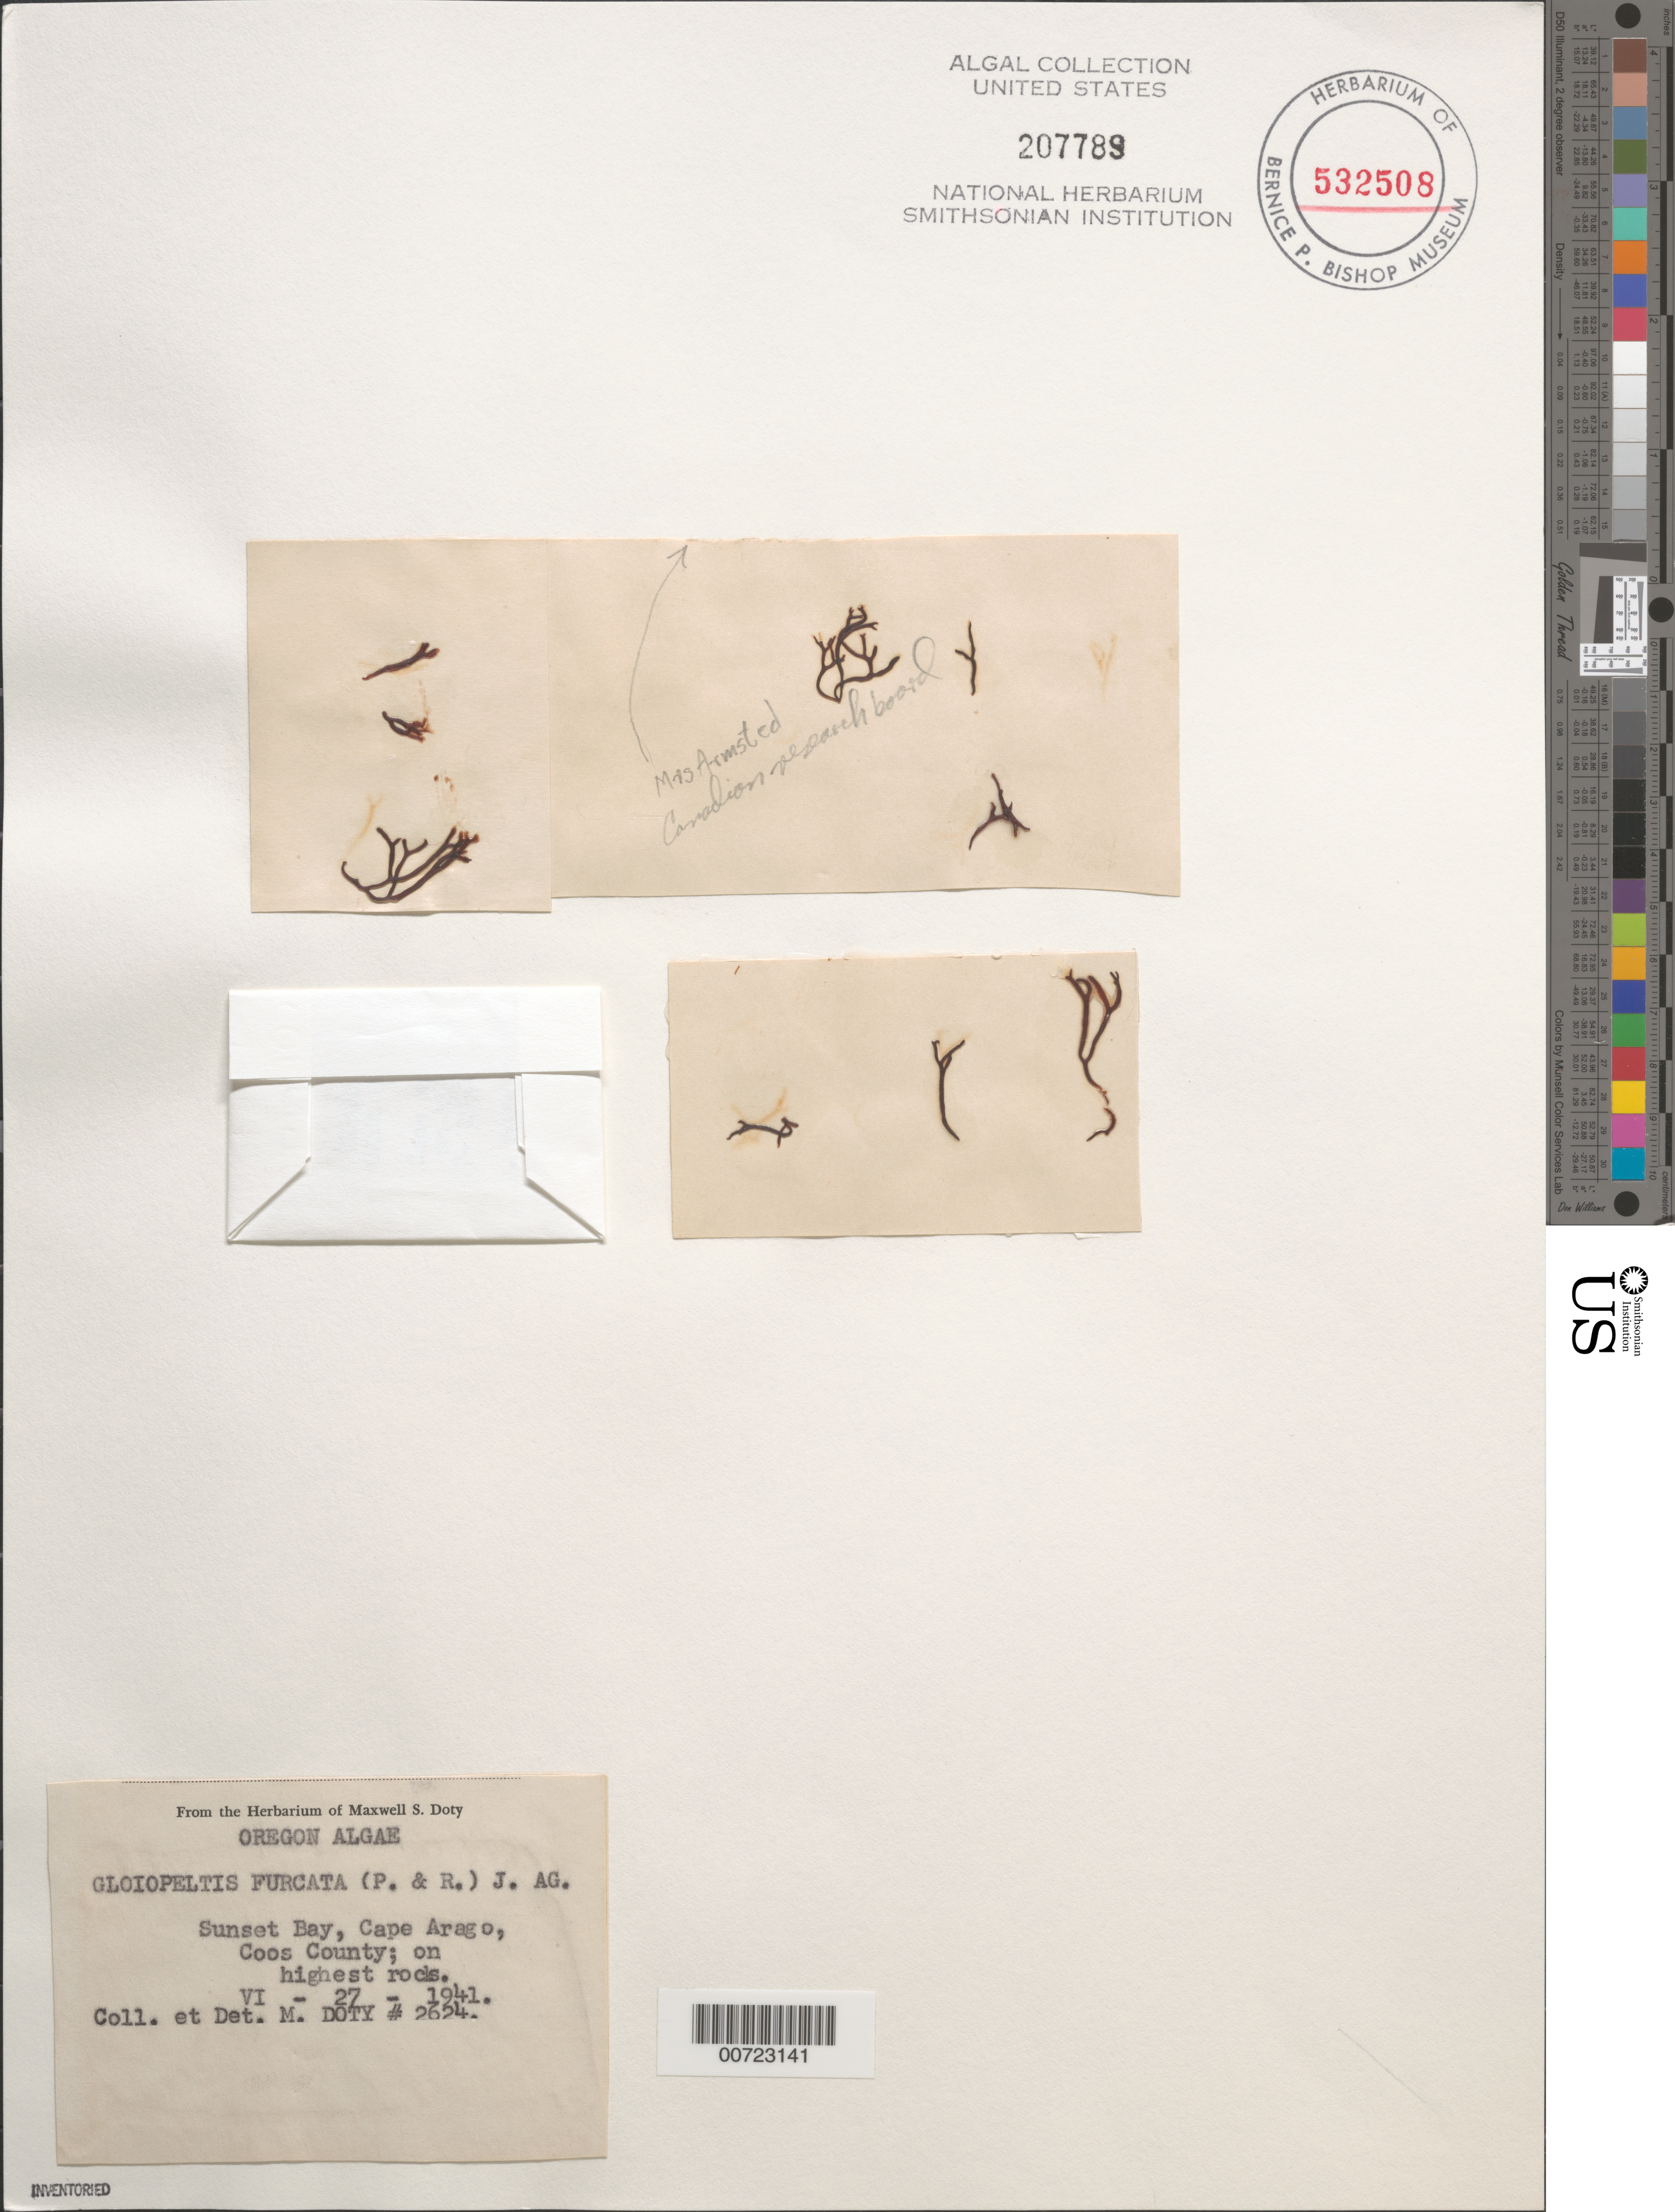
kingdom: Plantae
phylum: Rhodophyta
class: Florideophyceae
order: Gigartinales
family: Endocladiaceae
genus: Gloiopeltis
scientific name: Gloiopeltis furcata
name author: (Postels & Rupr.) J. Agardh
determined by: Doty, M. S.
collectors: M. S. Doty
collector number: MSD 2624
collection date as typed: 27 Jun 1941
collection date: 1941-06-27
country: United States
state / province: Oregon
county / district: Coos County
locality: Sunset Bay, Cape Arago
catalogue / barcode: US 207789